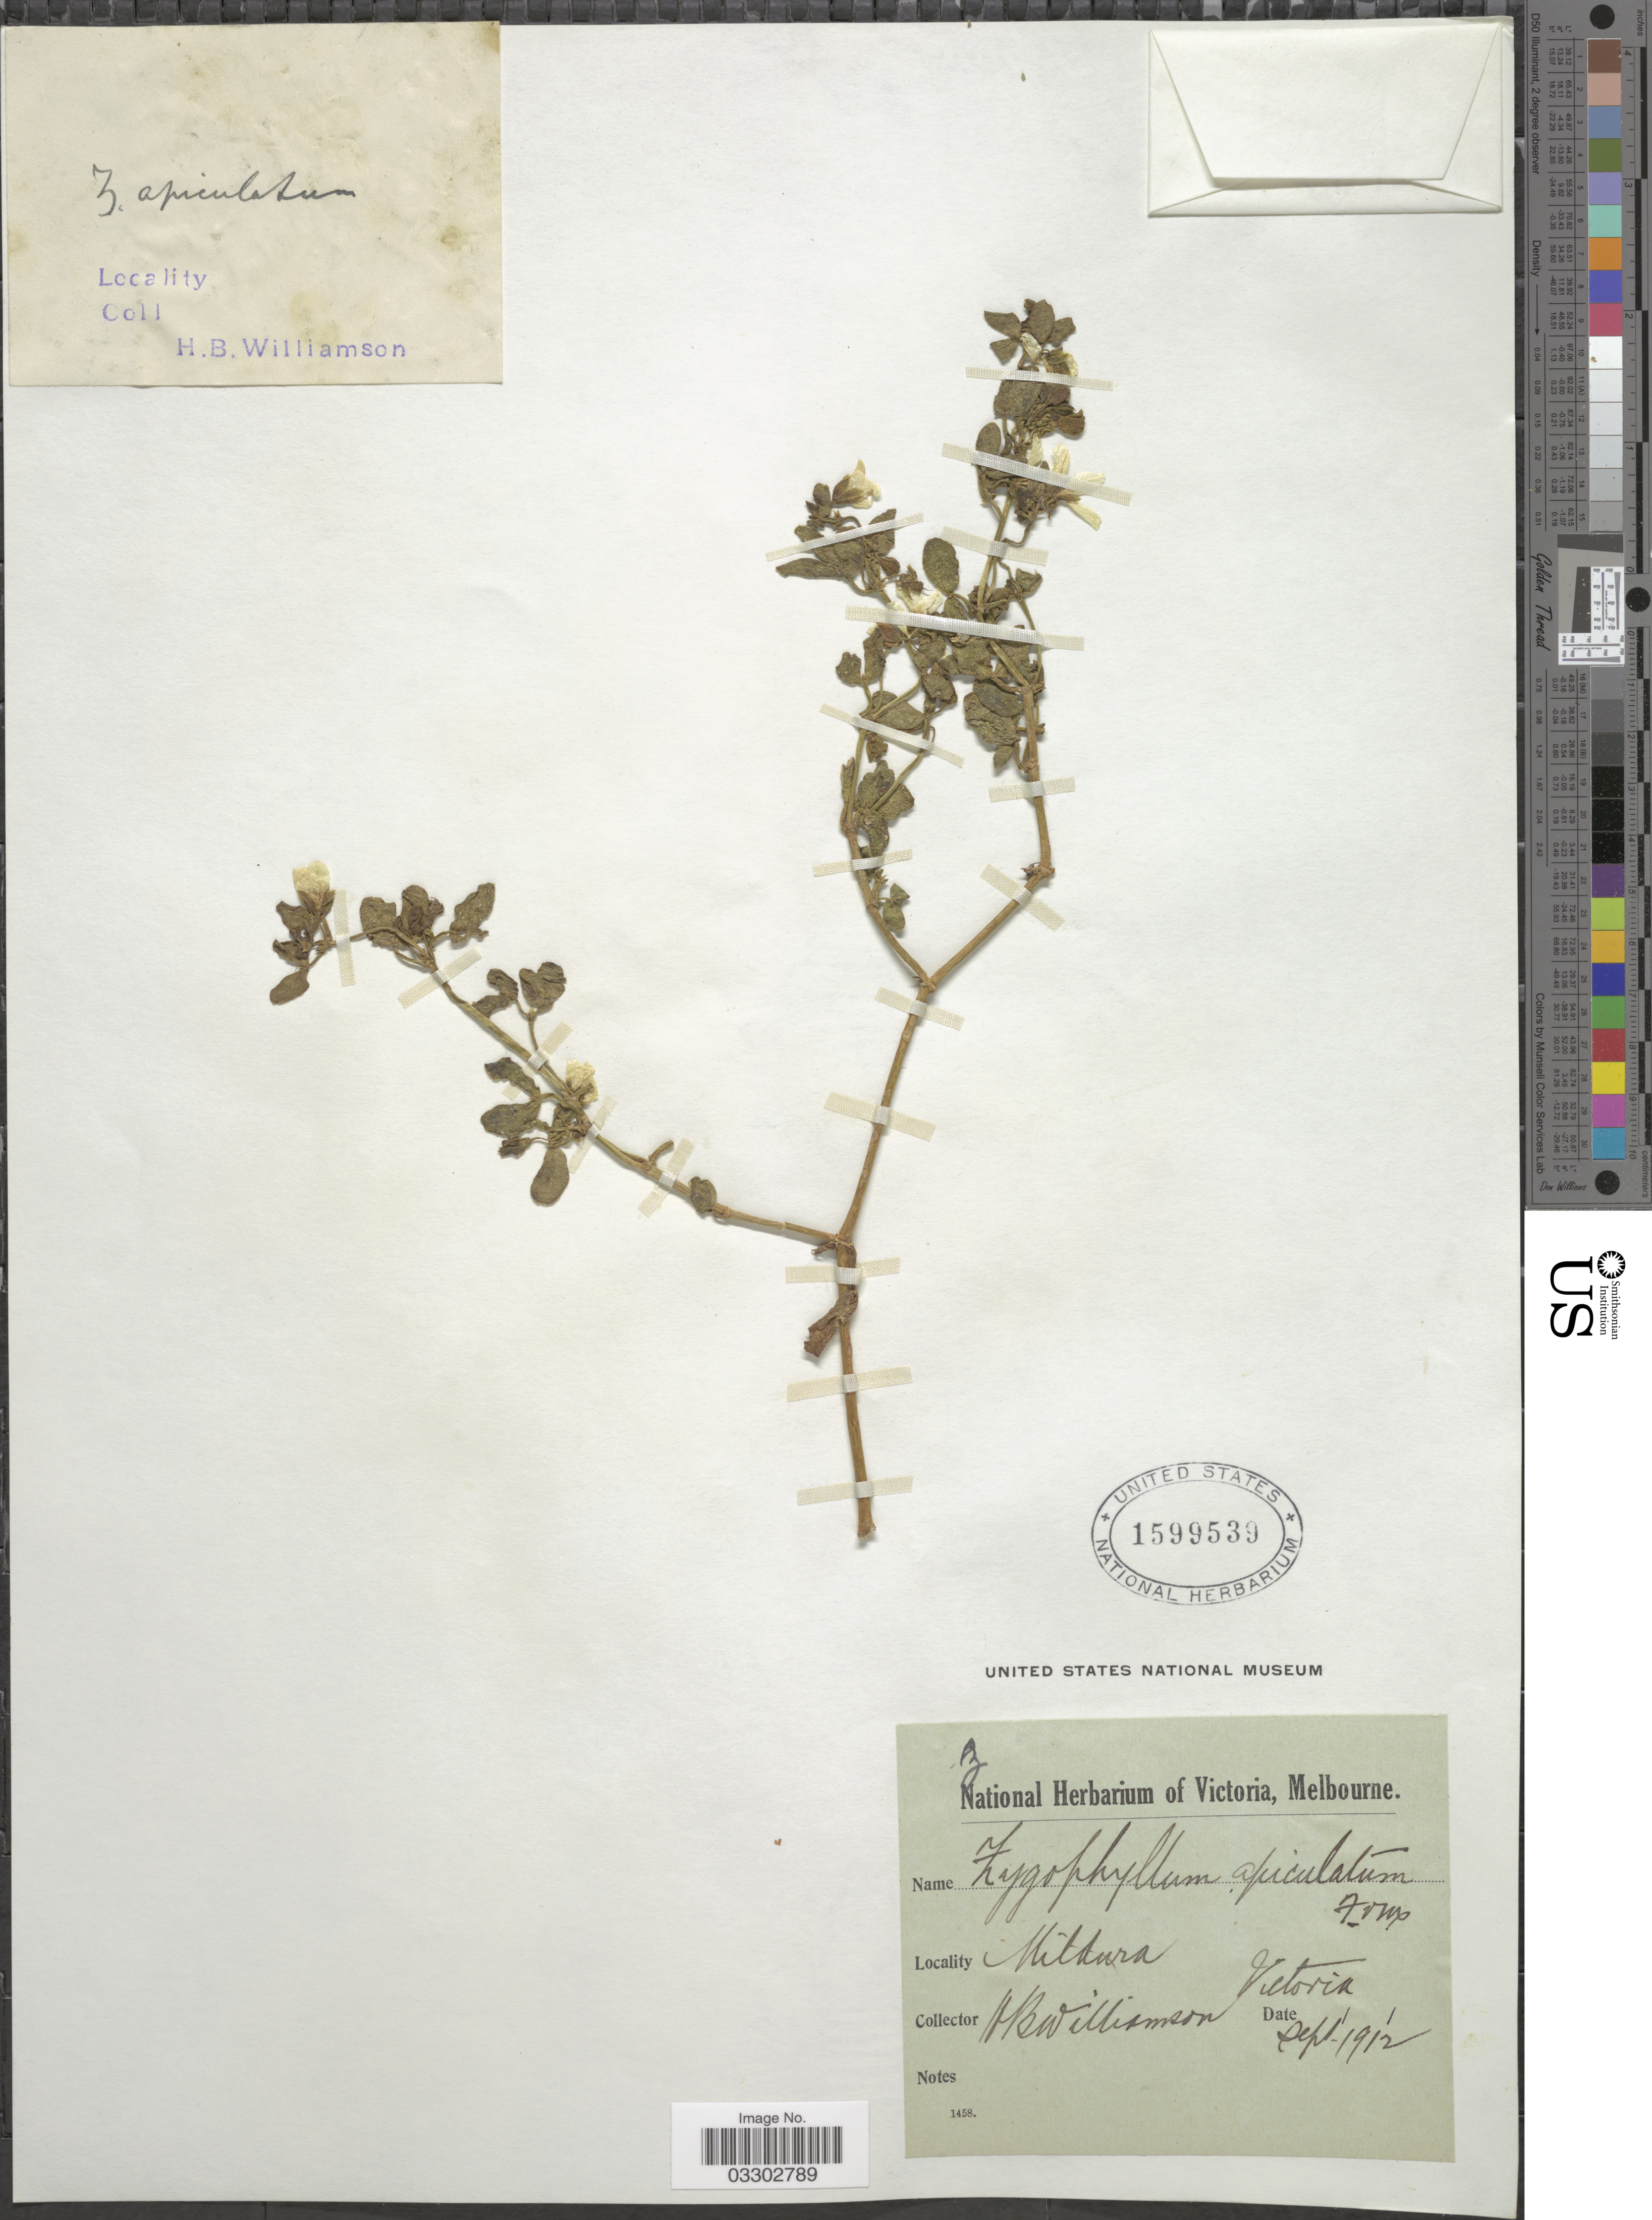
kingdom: Plantae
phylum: Tracheophyta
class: Magnoliopsida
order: Zygophyllales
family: Zygophyllaceae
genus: Roepera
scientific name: Roepera apiculata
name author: (F. Muell.) Beier & Thulin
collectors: H. Williamson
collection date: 1912-09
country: Australia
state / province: Victoria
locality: Mildura. Victoria.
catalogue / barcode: US 1599539